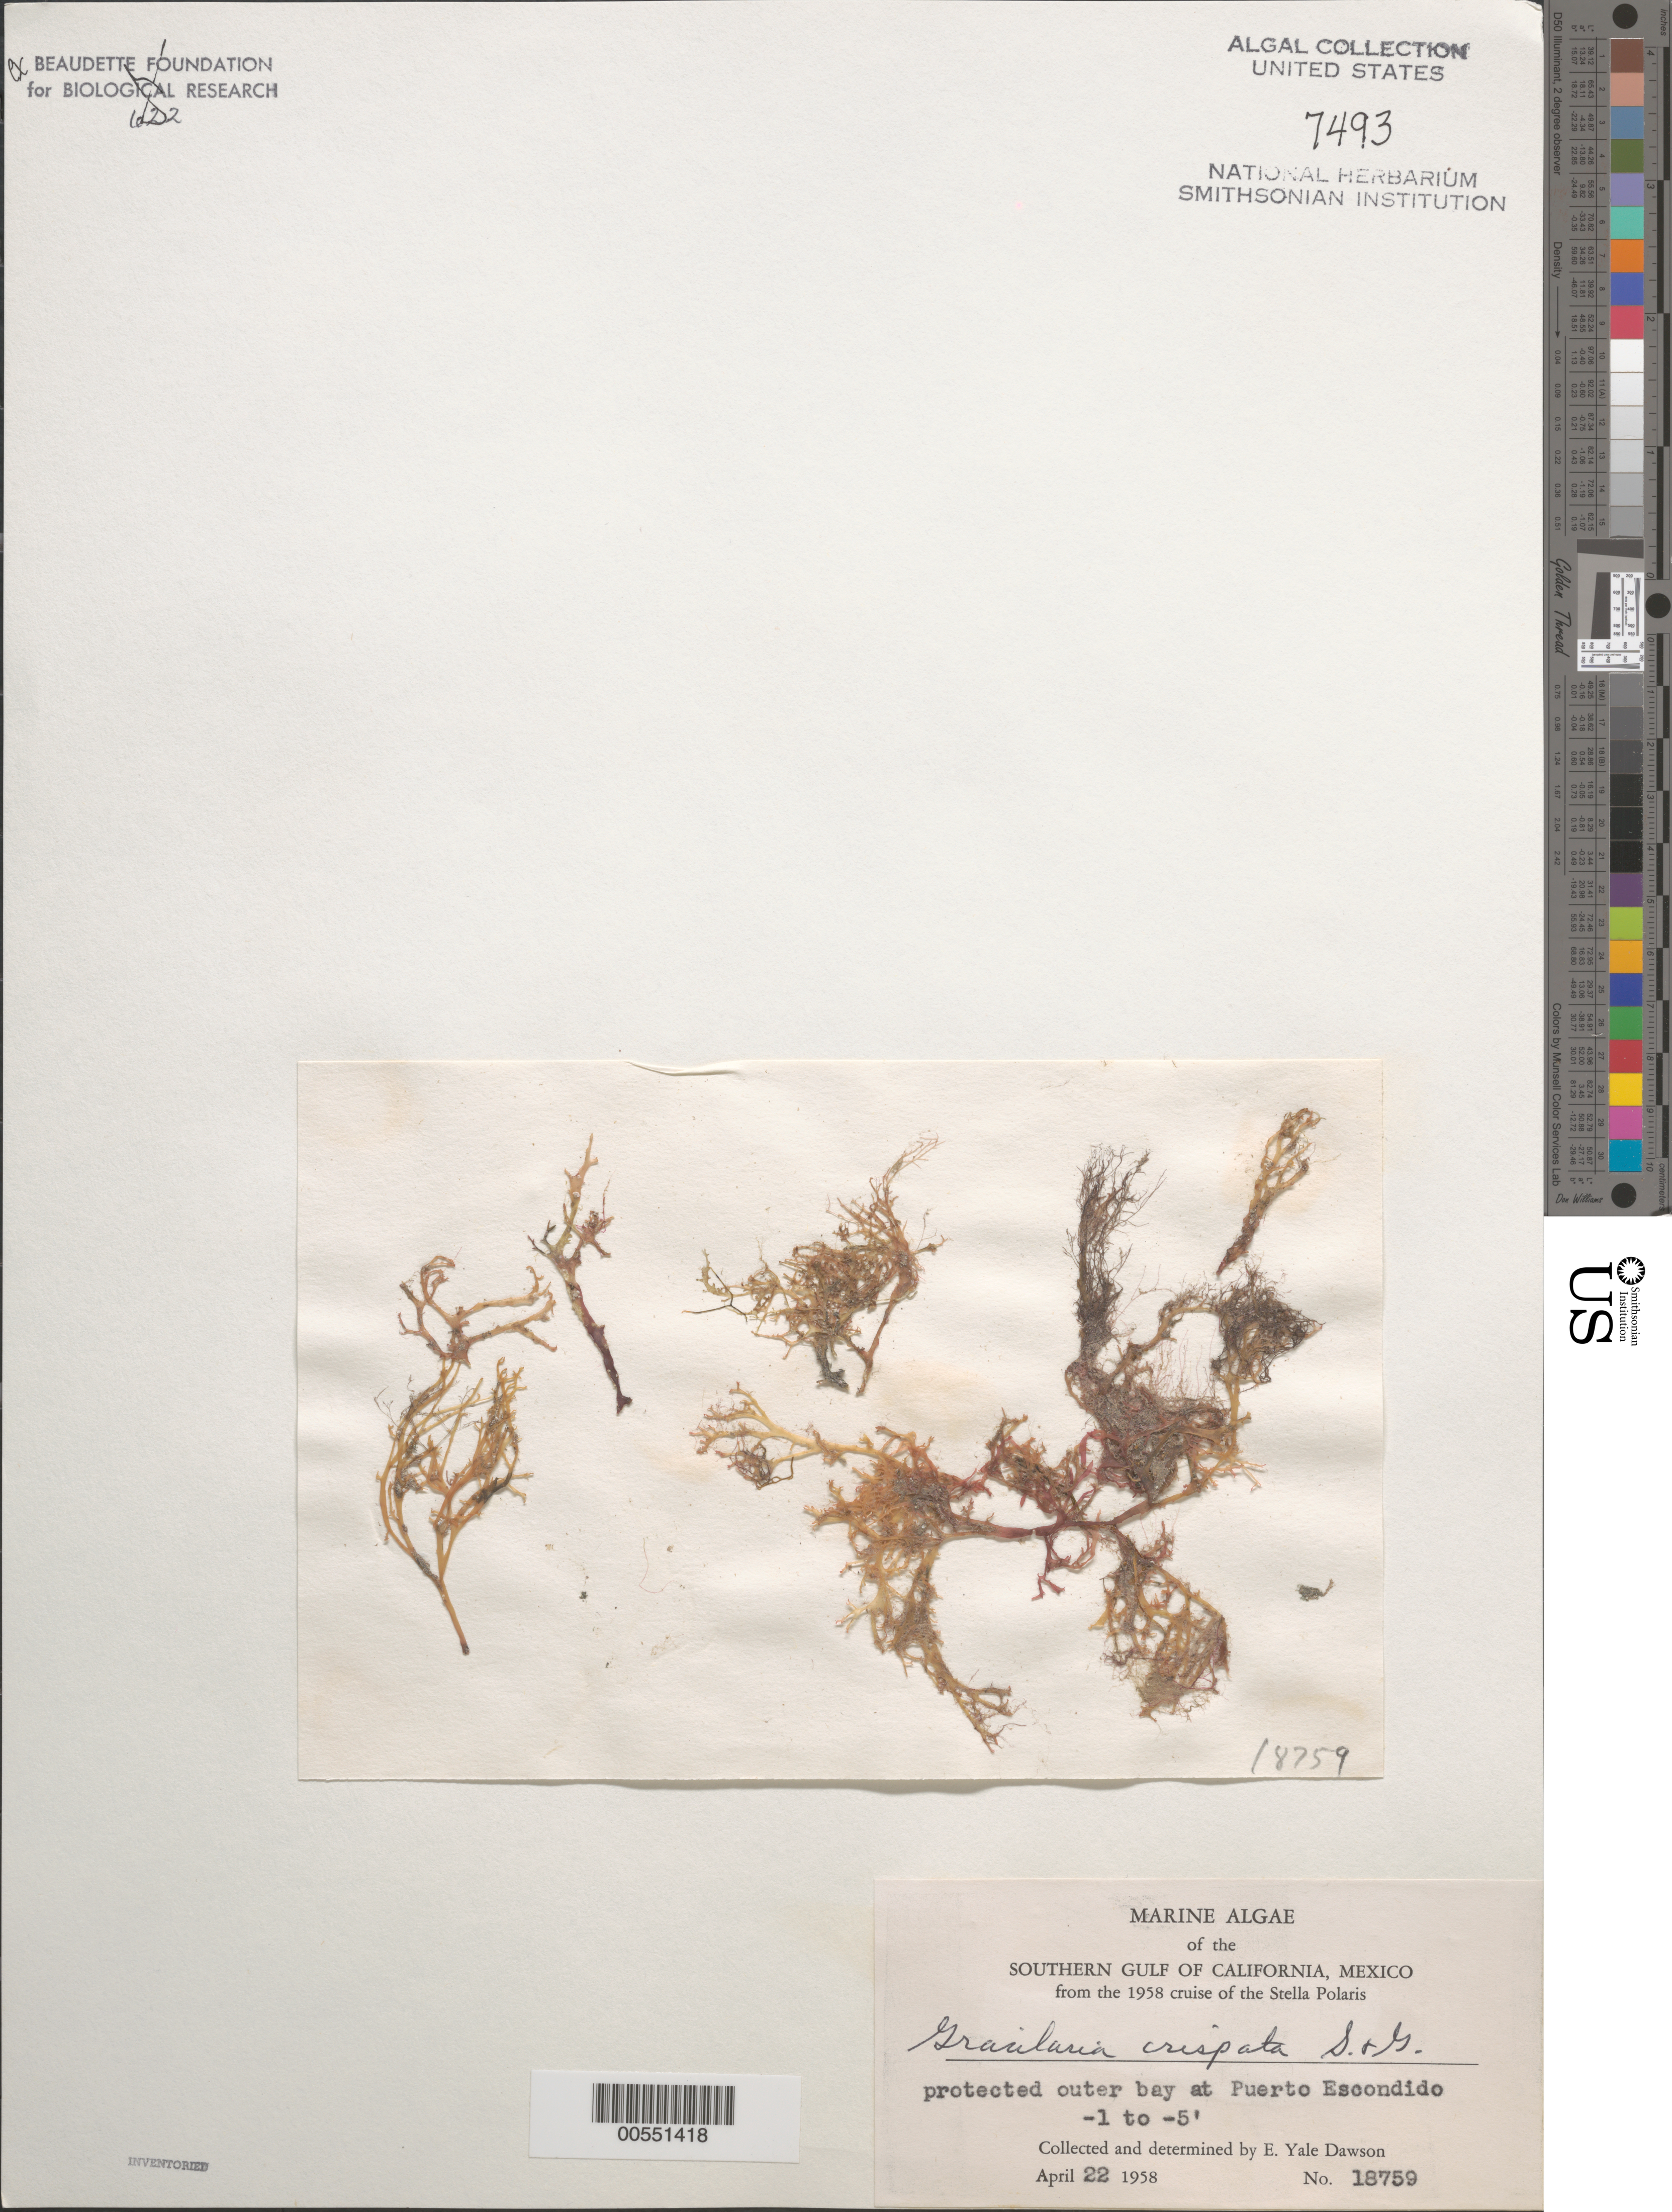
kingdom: Plantae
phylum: Rhodophyta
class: Florideophyceae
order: Gracilariales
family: Gracilariaceae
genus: Gracilaria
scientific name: Gracilaria crispata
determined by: Dawson, E. Y.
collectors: E. Y. Dawson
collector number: EYD 18759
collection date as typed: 22 Apr 1958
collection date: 1958-04-22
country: Mexico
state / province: Baja California Sur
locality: Puerto Escondido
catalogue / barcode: US 7493